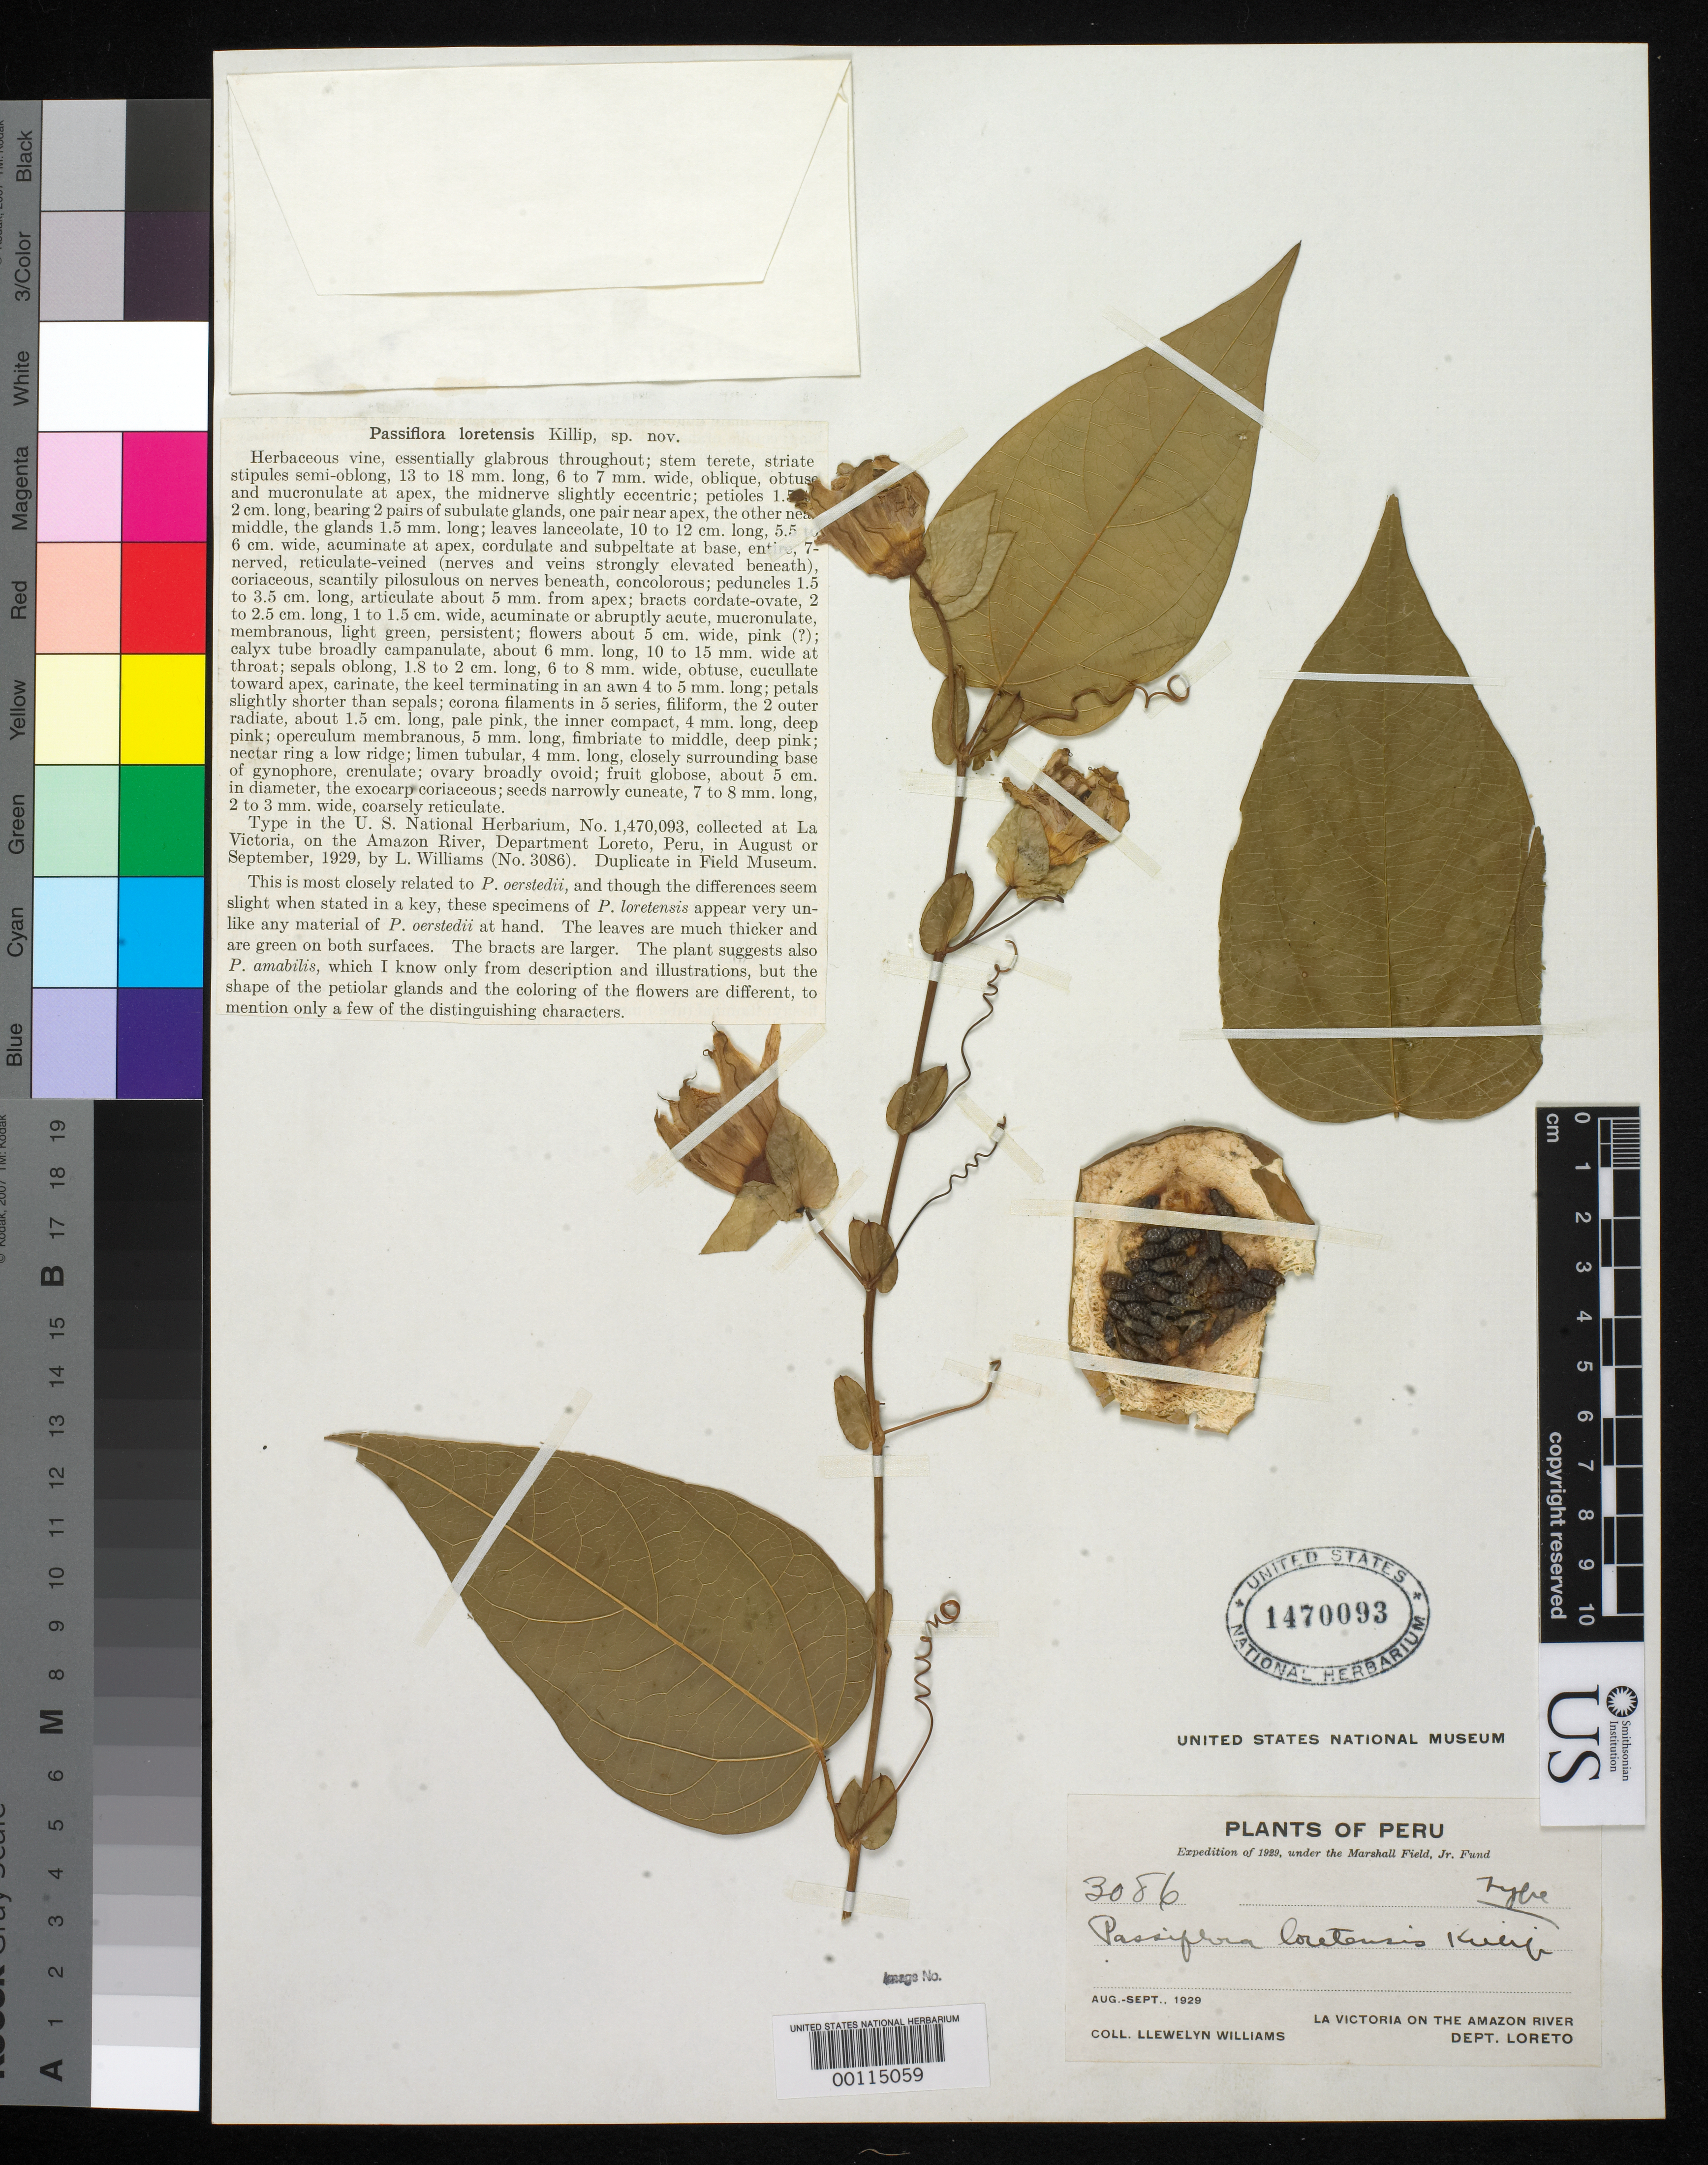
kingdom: Plantae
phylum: Tracheophyta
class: Magnoliopsida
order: Malpighiales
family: Passifloraceae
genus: Passiflora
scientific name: Passiflora loretensis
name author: Killip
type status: Holotype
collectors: Ll. Williams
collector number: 3086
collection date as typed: Aug 1929 to -- Sep 1929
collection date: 1929-08/1929-09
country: Peru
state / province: Loreto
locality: La Victoria, Amazon River.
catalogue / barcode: US 1470093